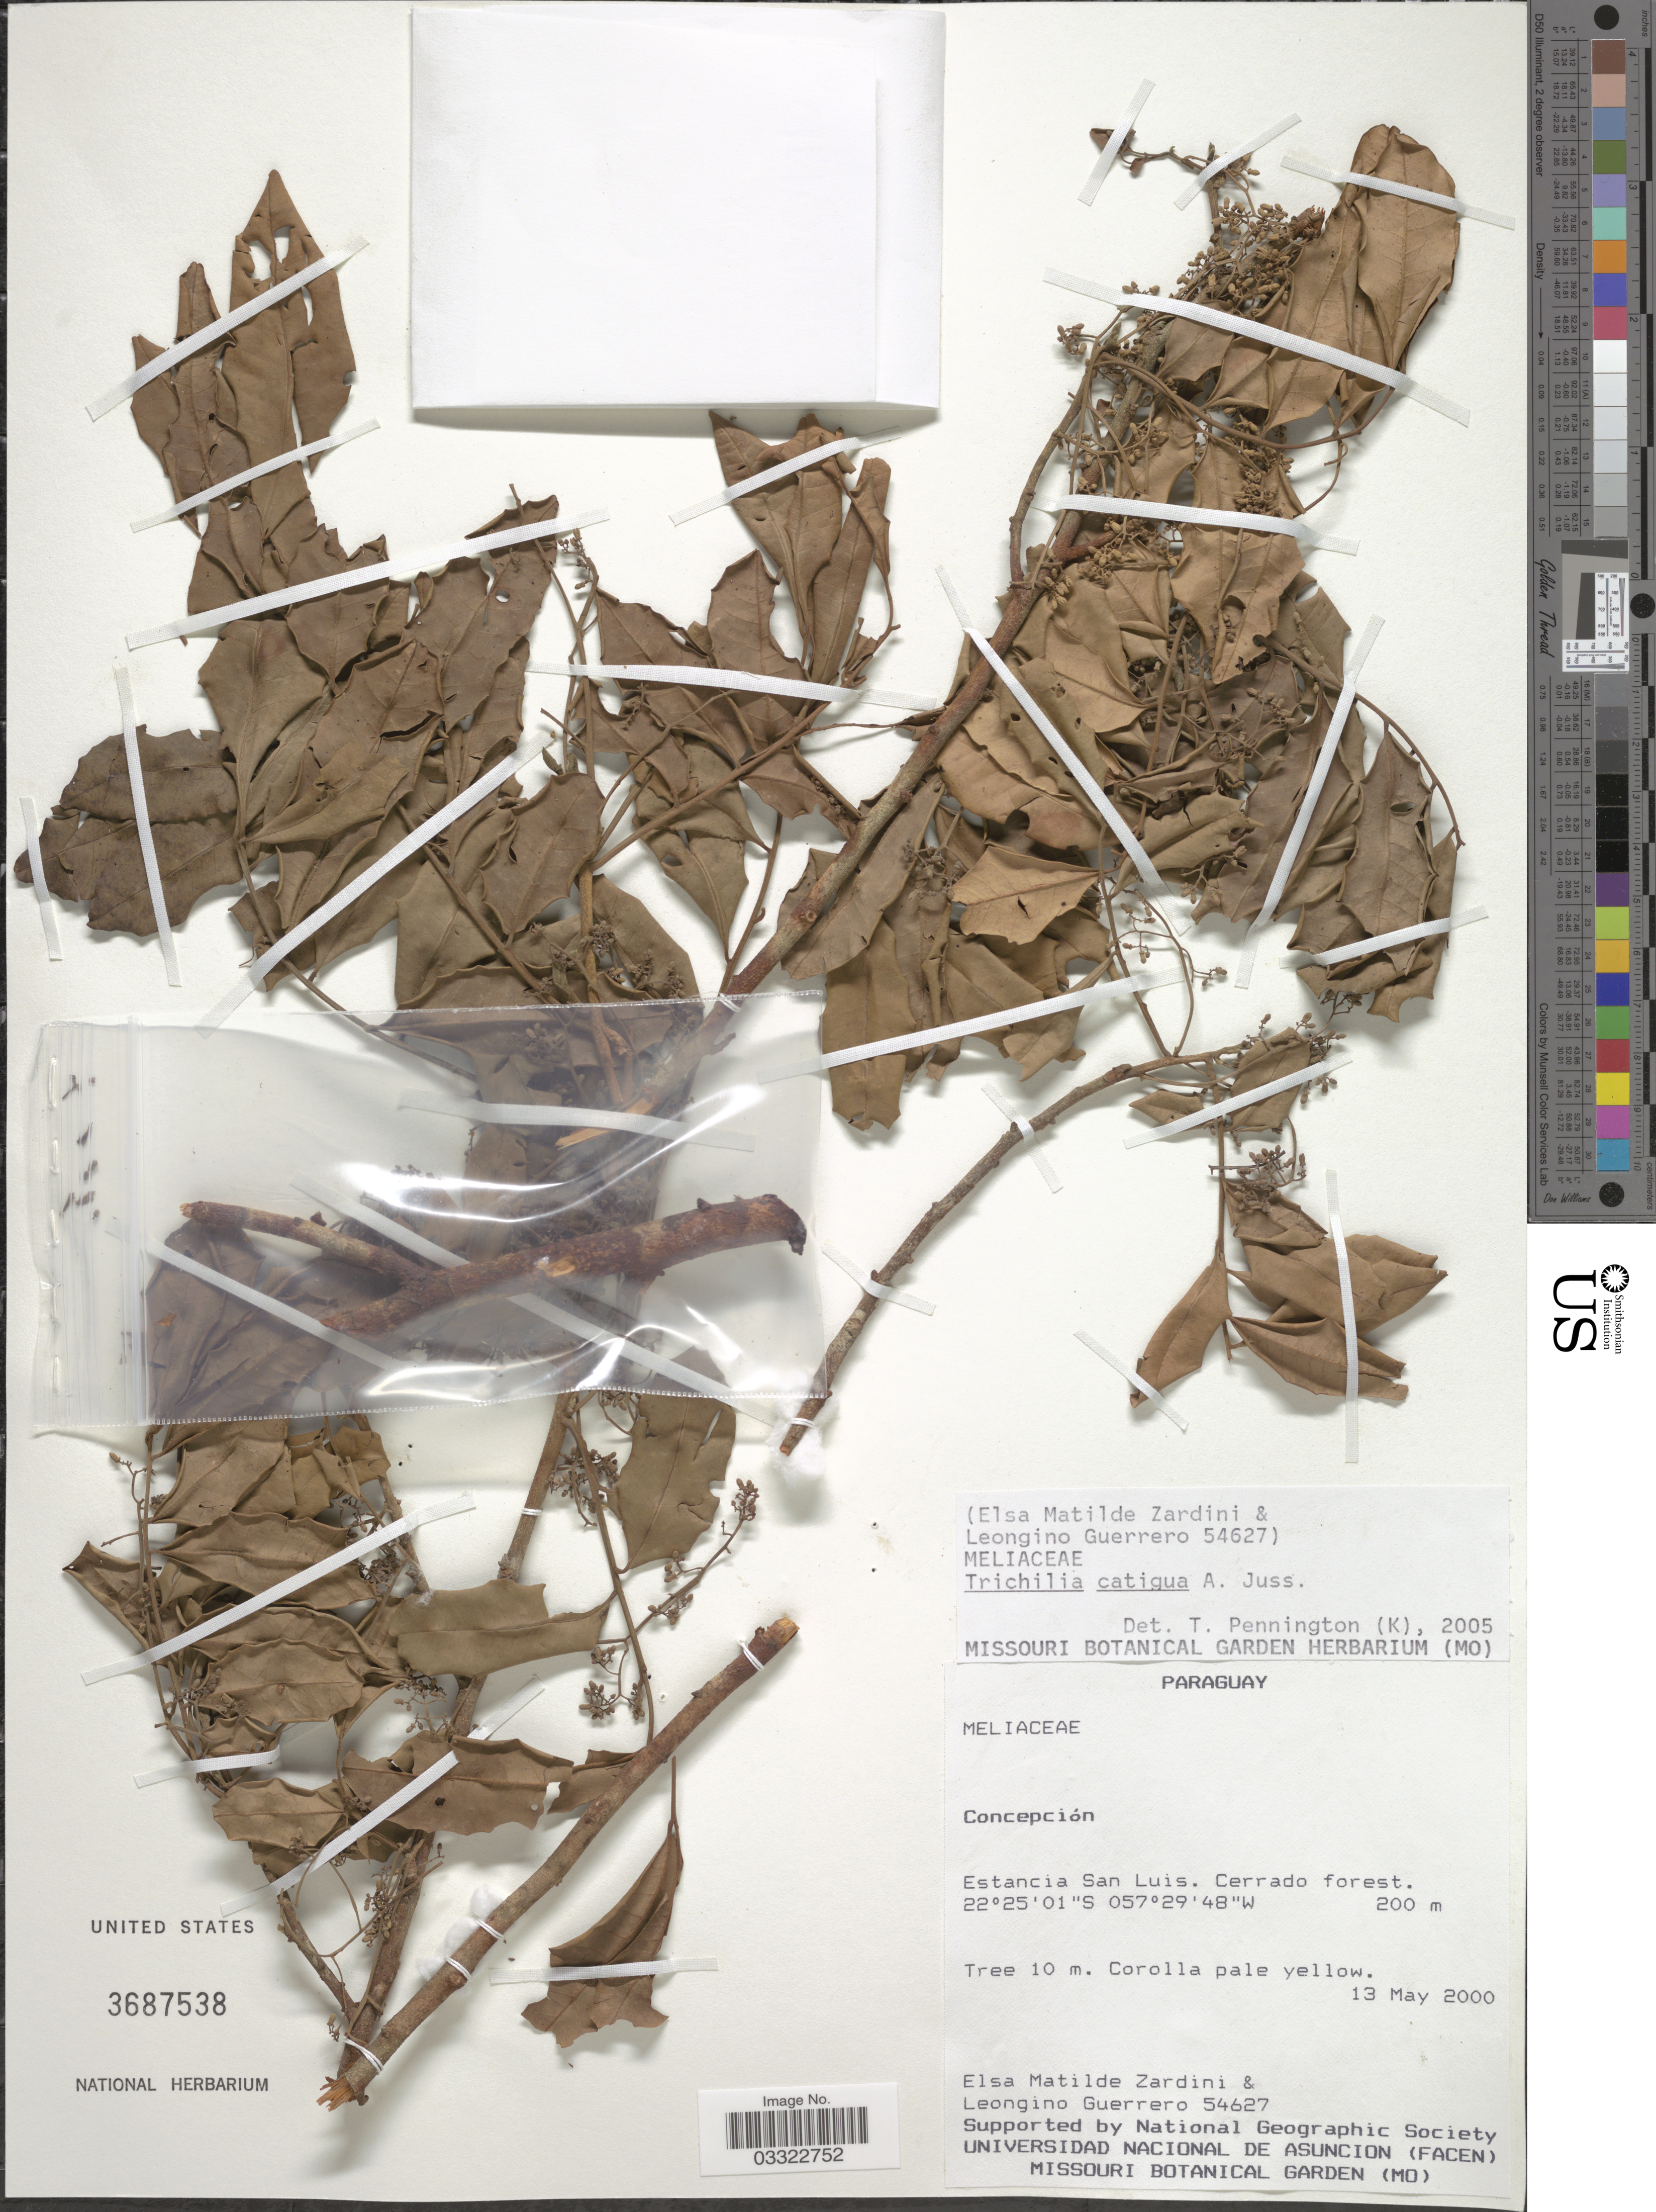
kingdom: Plantae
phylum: Tracheophyta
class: Magnoliopsida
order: Sapindales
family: Meliaceae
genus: Trichilia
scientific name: Trichilia catigua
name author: A. Juss.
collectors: E. M. Zardini & L. Guerrero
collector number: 54627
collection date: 2000-05-13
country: Paraguay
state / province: Concepcion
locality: Estancia San Luis.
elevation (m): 200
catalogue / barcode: US 3687538